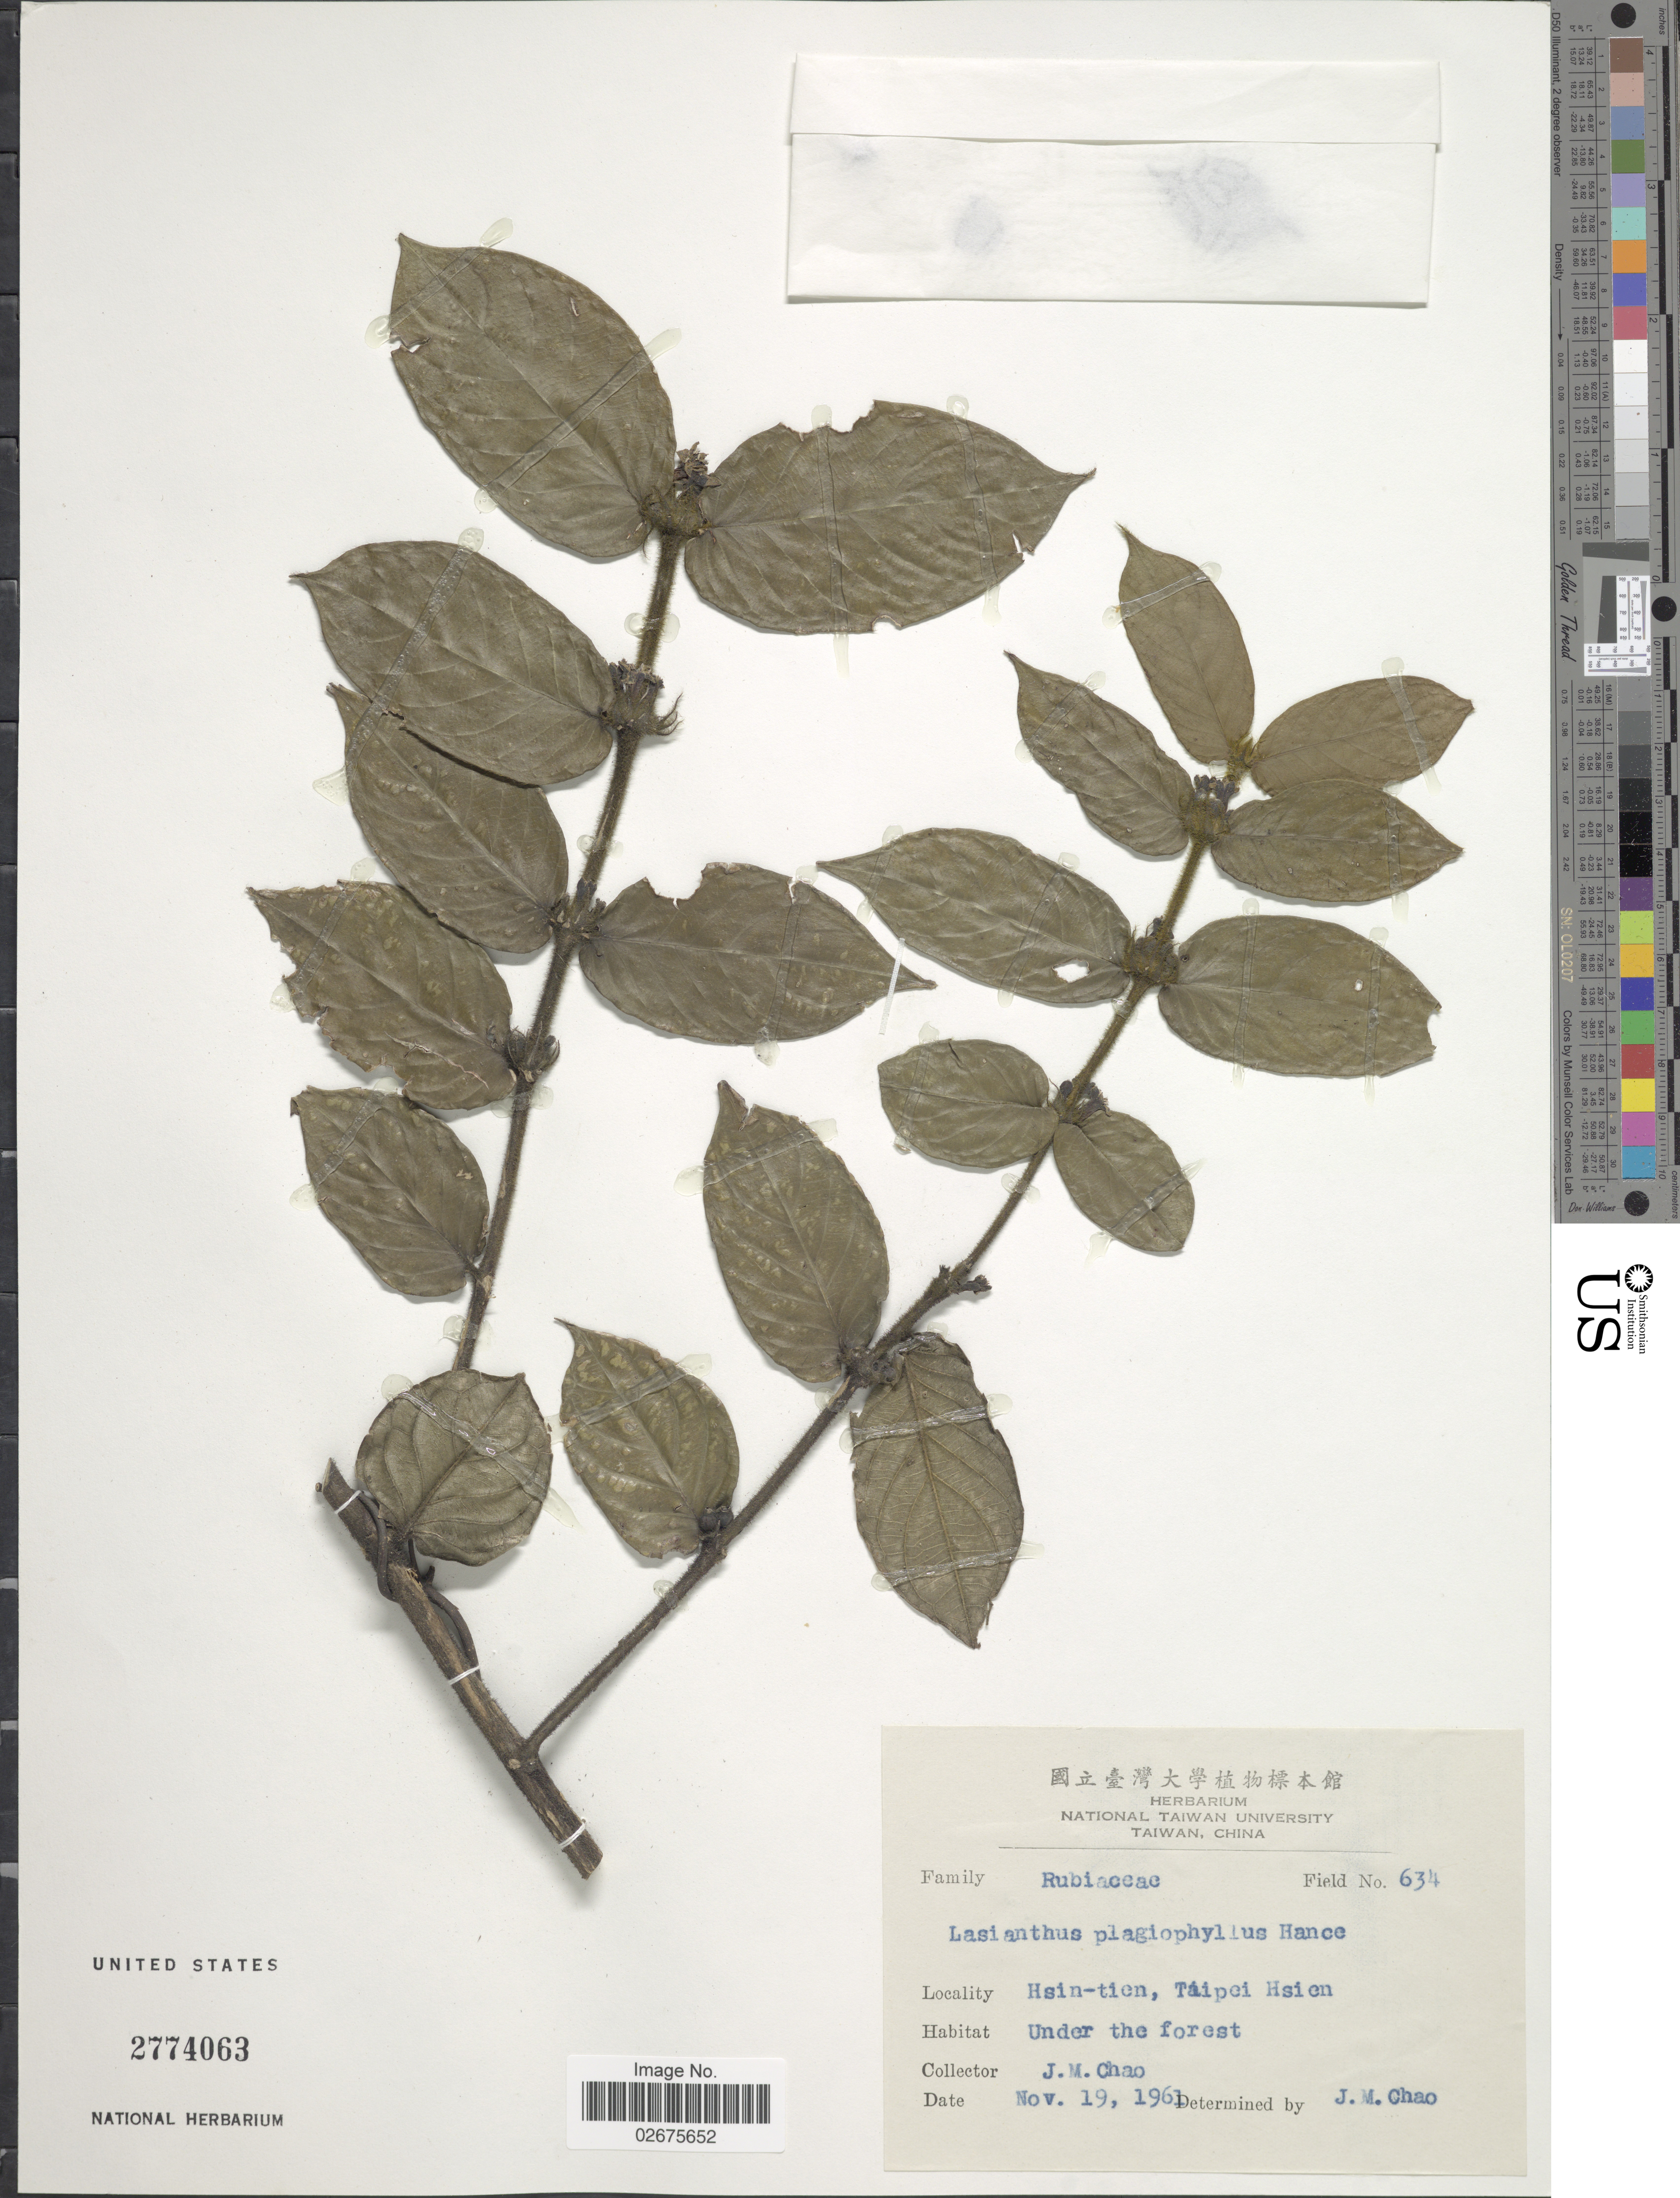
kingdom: Plantae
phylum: Tracheophyta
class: Magnoliopsida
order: Gentianales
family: Rubiaceae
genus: Lasianthus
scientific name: Lasianthus attenuatus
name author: Jack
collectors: J. Chao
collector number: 634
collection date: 1961-11-19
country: Taiwan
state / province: Taipei City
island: Taiwan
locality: Hsin-tien, Taipei Hsien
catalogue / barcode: US 2774063